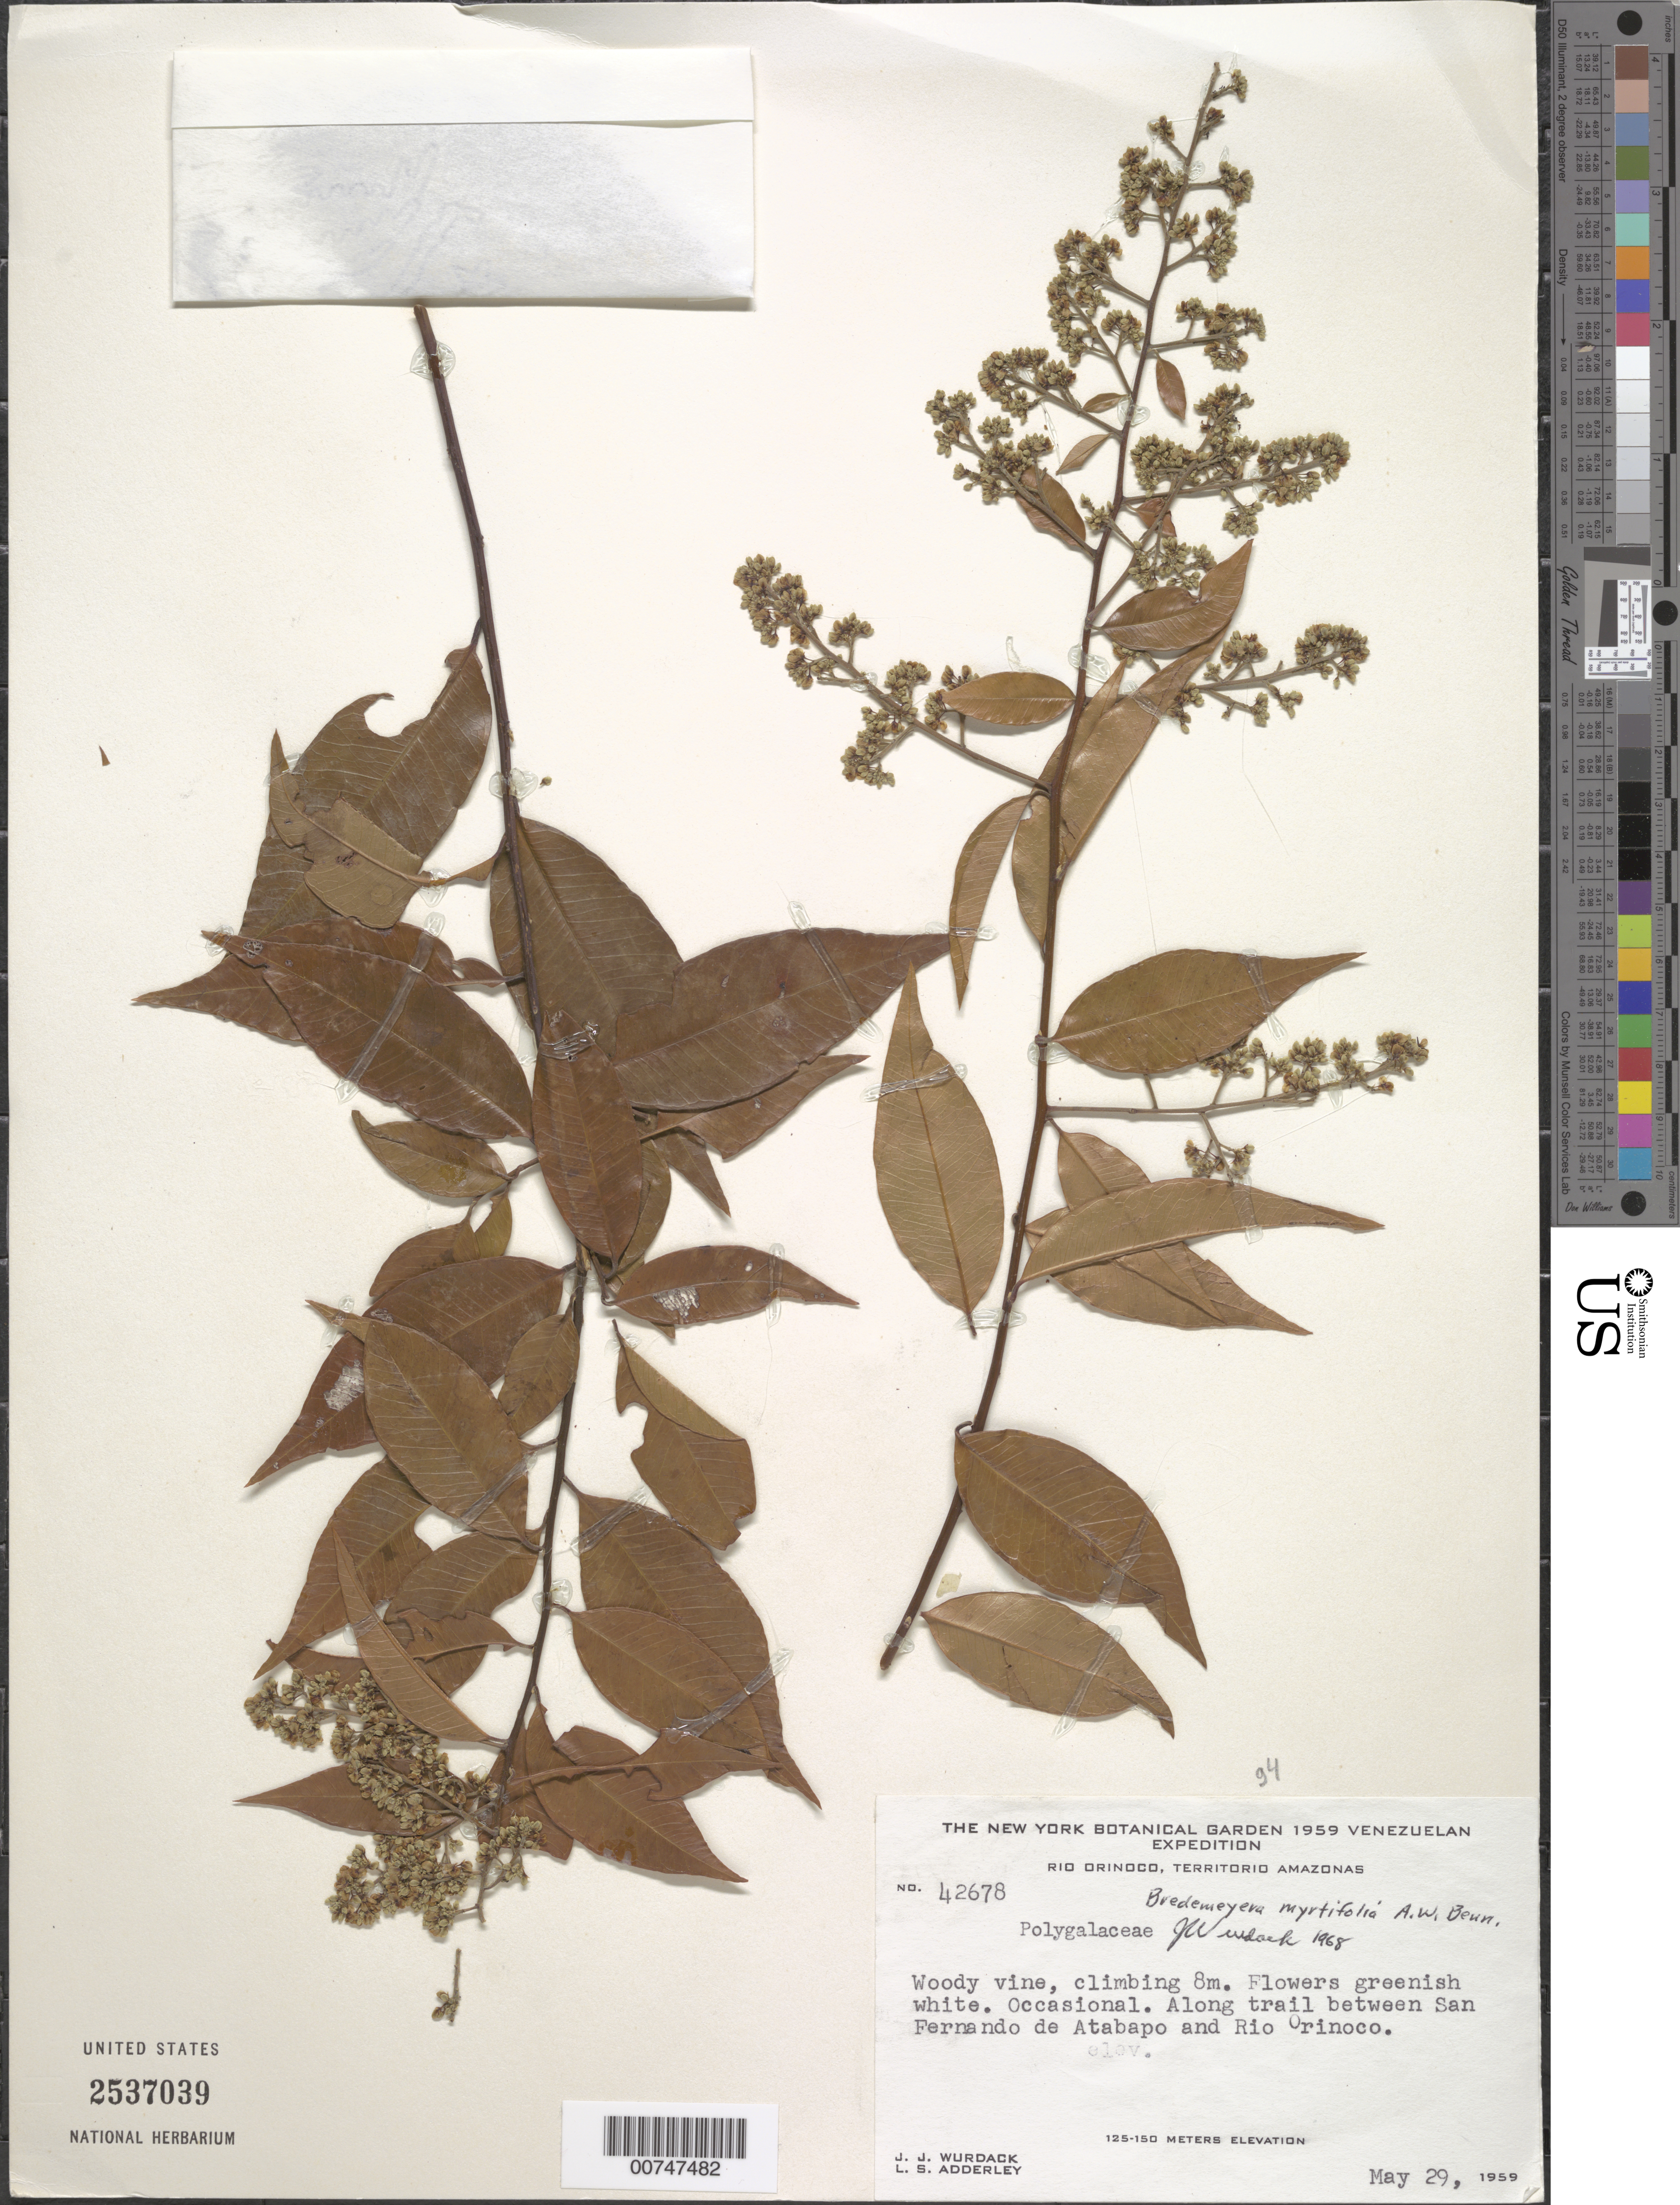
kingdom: Plantae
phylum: Tracheophyta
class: Magnoliopsida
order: Fabales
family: Polygalaceae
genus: Bredemeyera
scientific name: Bredemeyera myrtifolia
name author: A.W. Benn.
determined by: Wurdack, John J., (US), US (UNITED STATES)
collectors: J. J. Wurdack & L. S. Adderley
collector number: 42678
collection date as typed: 29-May-59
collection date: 1959-05-29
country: Venezuela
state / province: Amazonas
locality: Río Orinoco, trail between San Fernando de Atabapo and Río Orinoco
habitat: Along trail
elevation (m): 125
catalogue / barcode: US 2537039